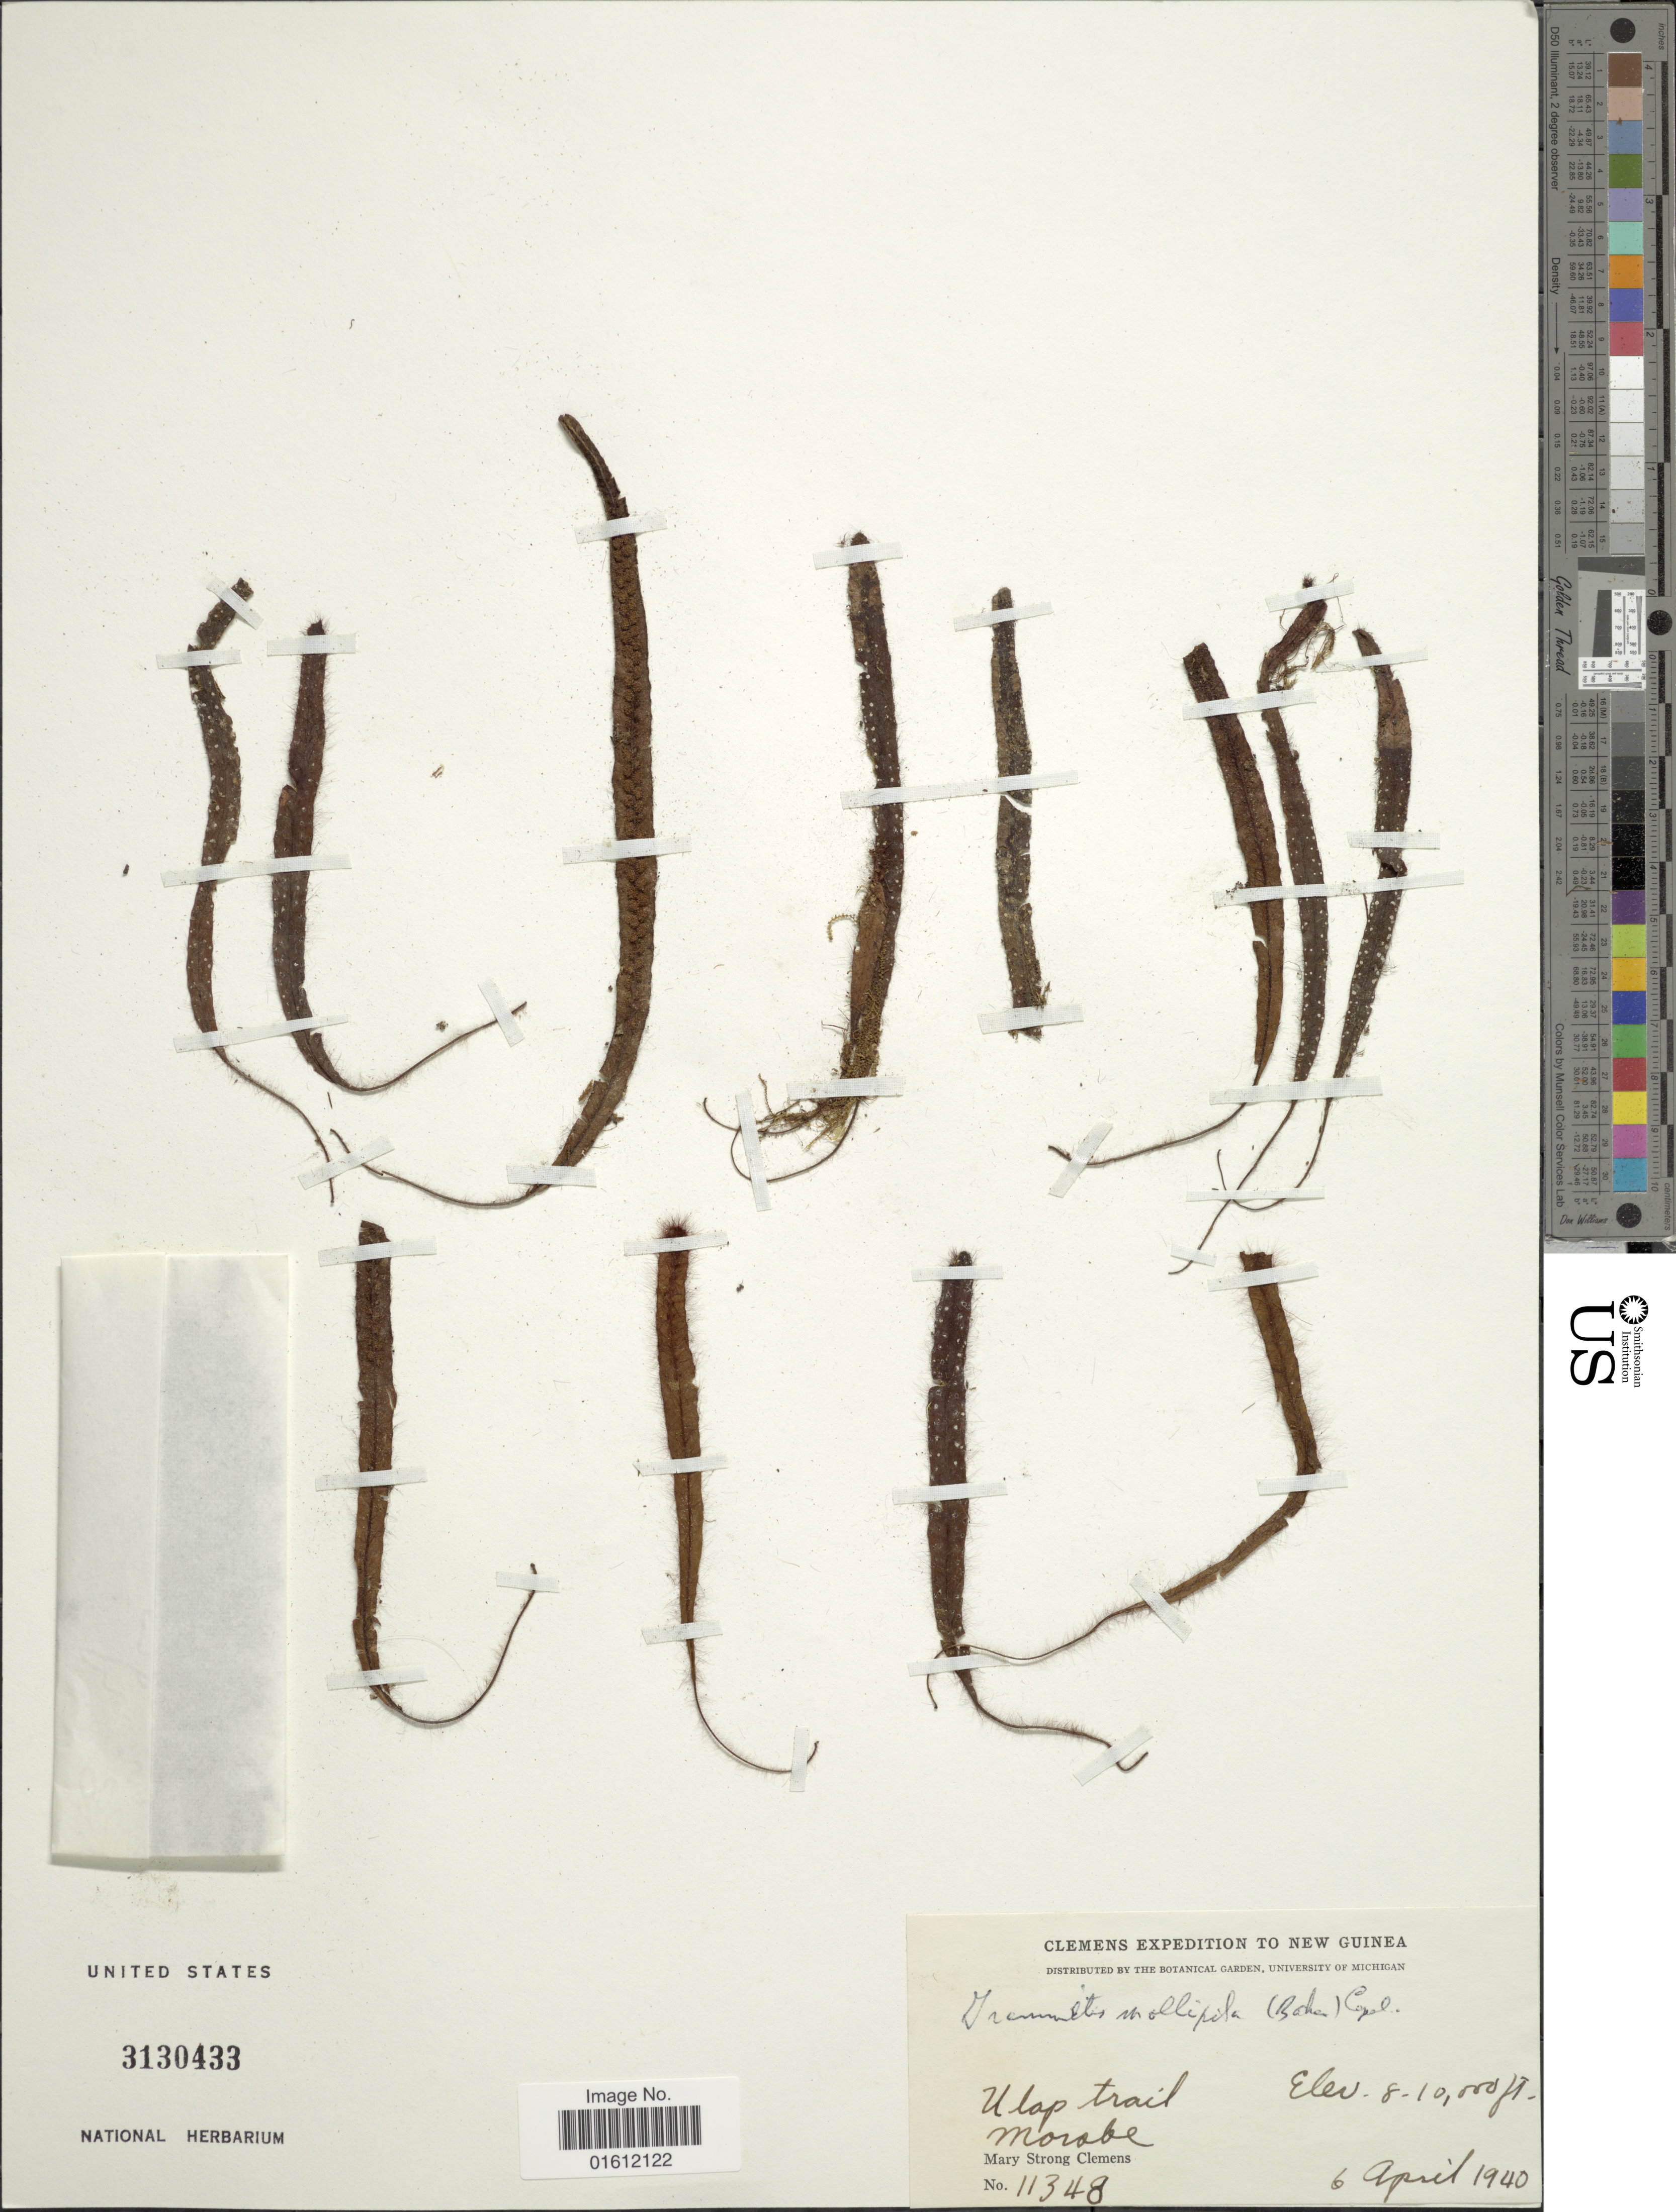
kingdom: Plantae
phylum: Tracheophyta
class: Polypodiopsida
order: Polypodiales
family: Polypodiaceae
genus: Oreogrammitis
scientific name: Oreogrammitis mollipila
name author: (Baker) Parris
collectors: M. S. Clemens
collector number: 11348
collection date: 1940-04-06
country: Papua New Guinea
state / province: Morobe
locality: Ulap trail, Morobe, New Guinea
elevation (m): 2438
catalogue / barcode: US 3130433